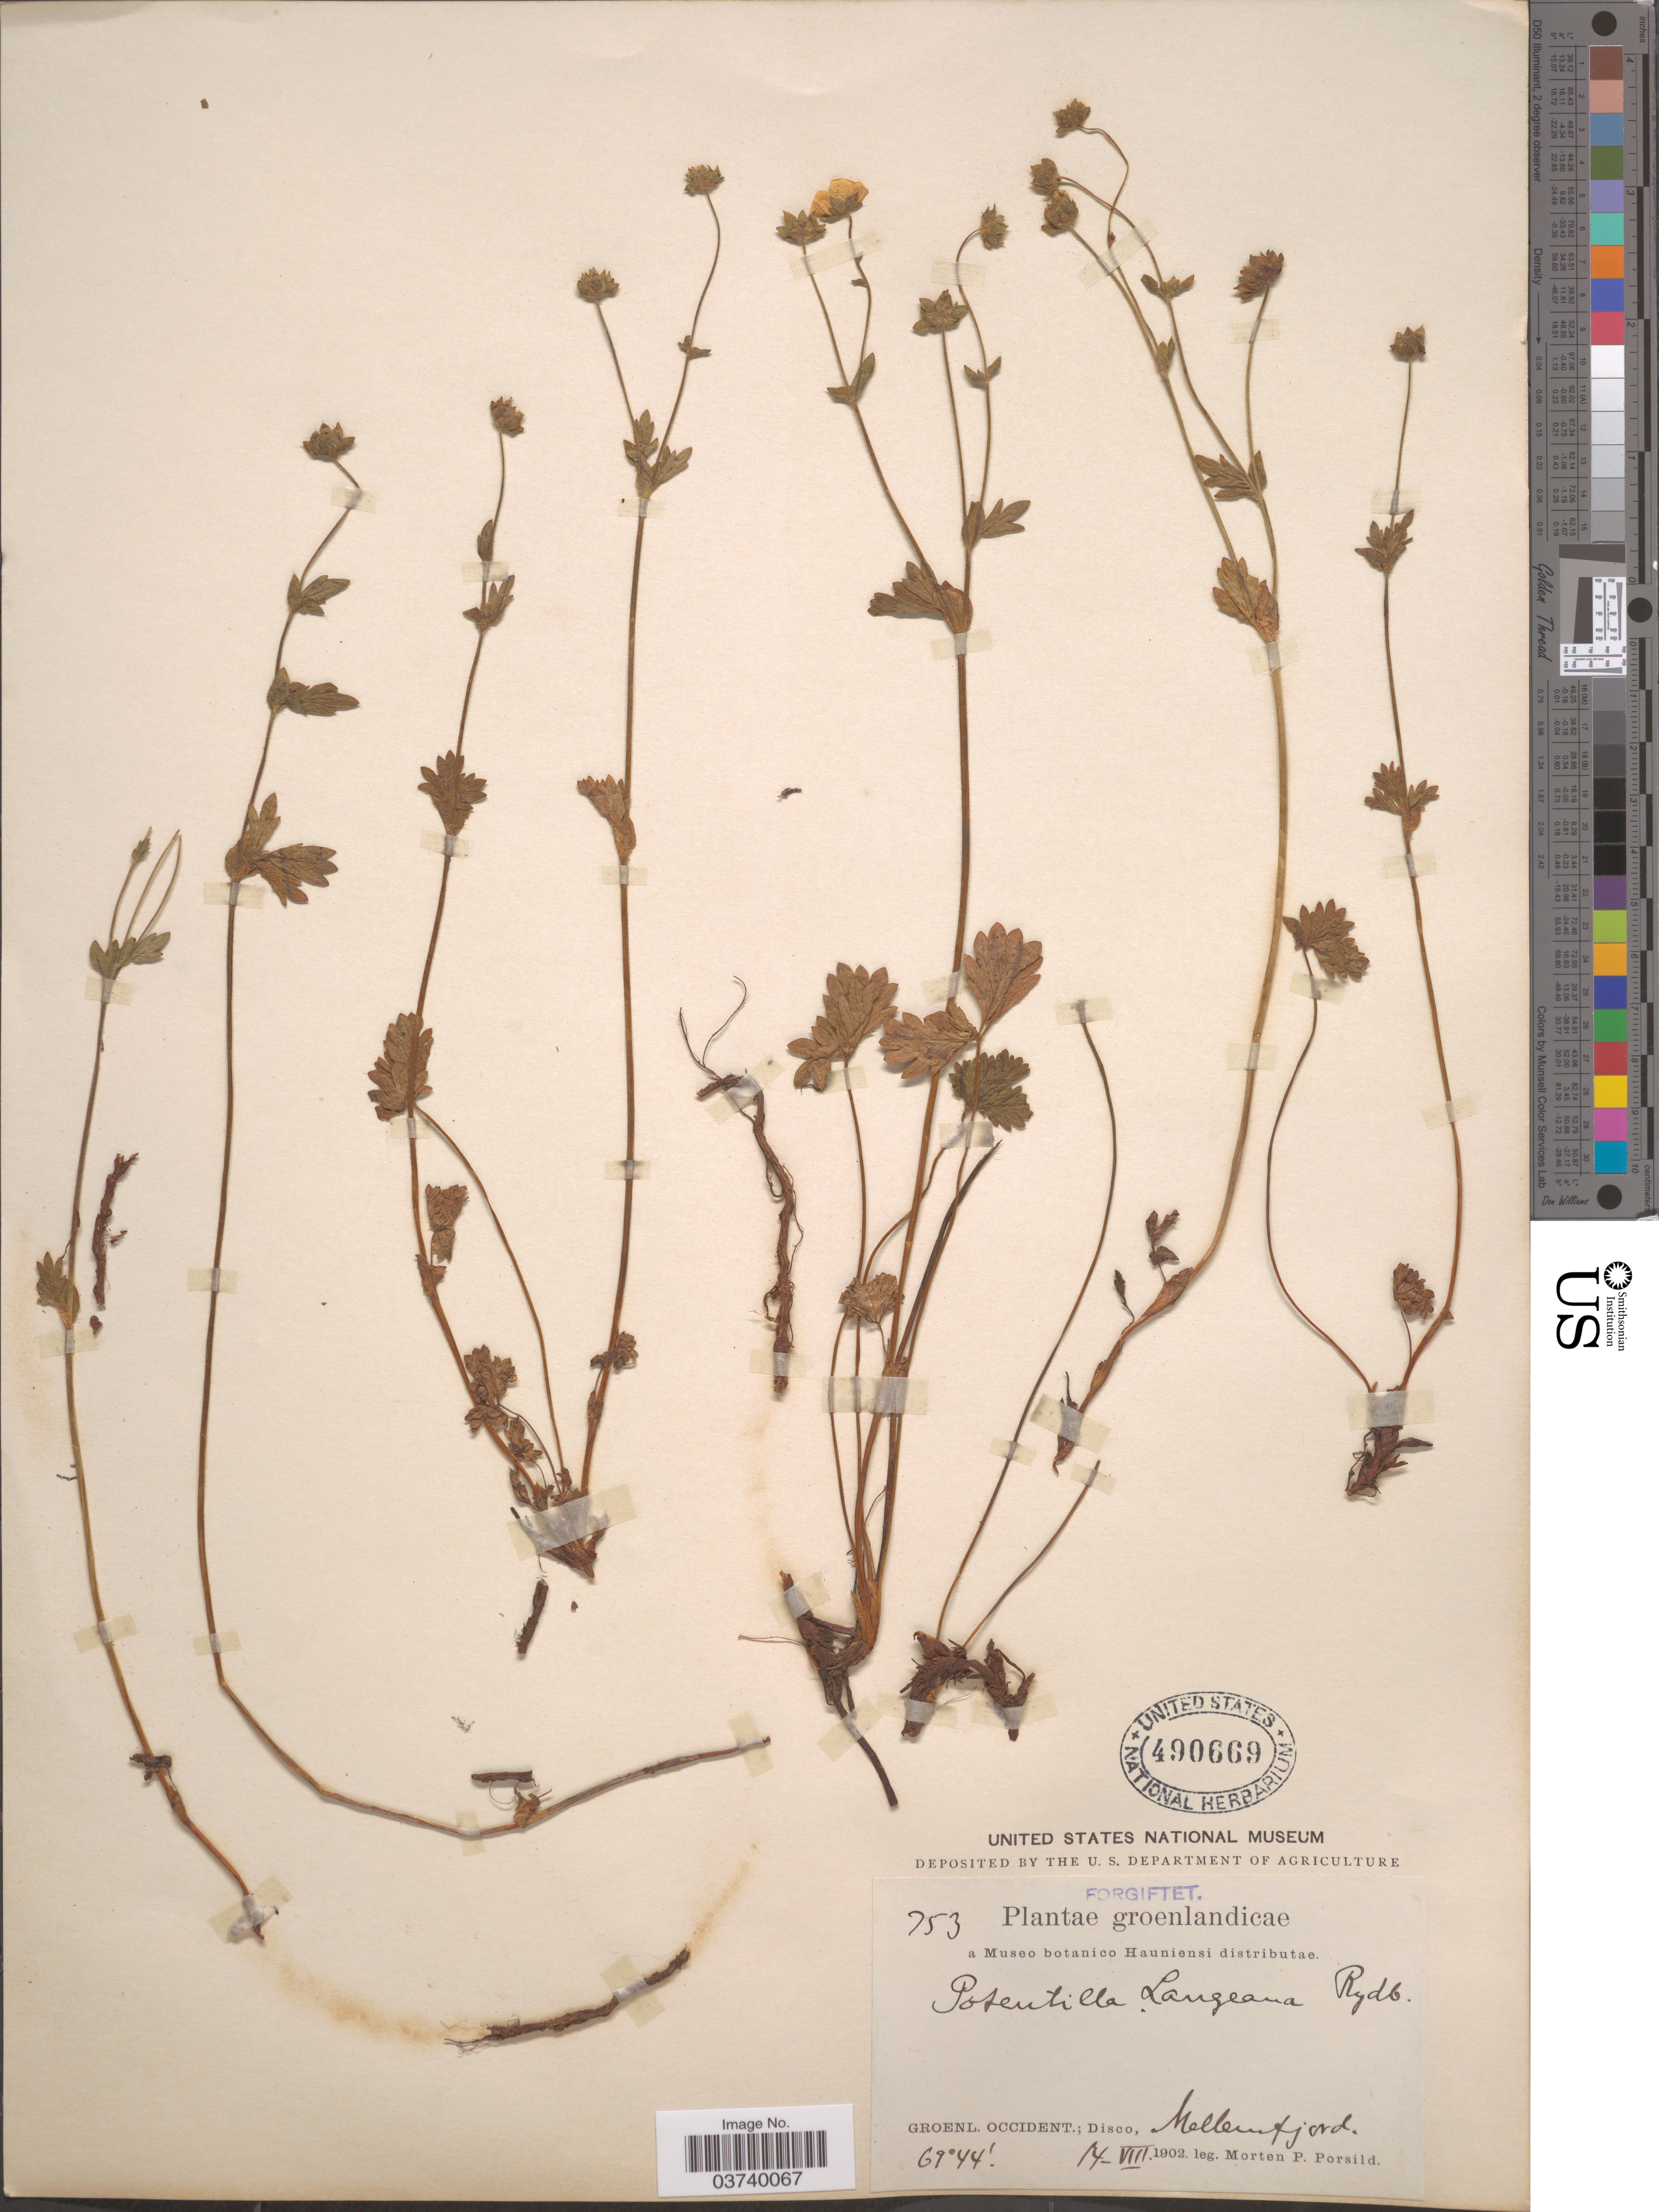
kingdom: Plantae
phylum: Tracheophyta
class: Magnoliopsida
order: Rosales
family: Rosaceae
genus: Potentilla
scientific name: Potentilla langeana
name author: Rydb.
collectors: M. P. Porsild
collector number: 753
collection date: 1902-07-14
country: Greenland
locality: Groenl. Occident.; Disco, Mellemfjord.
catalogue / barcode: US 490669